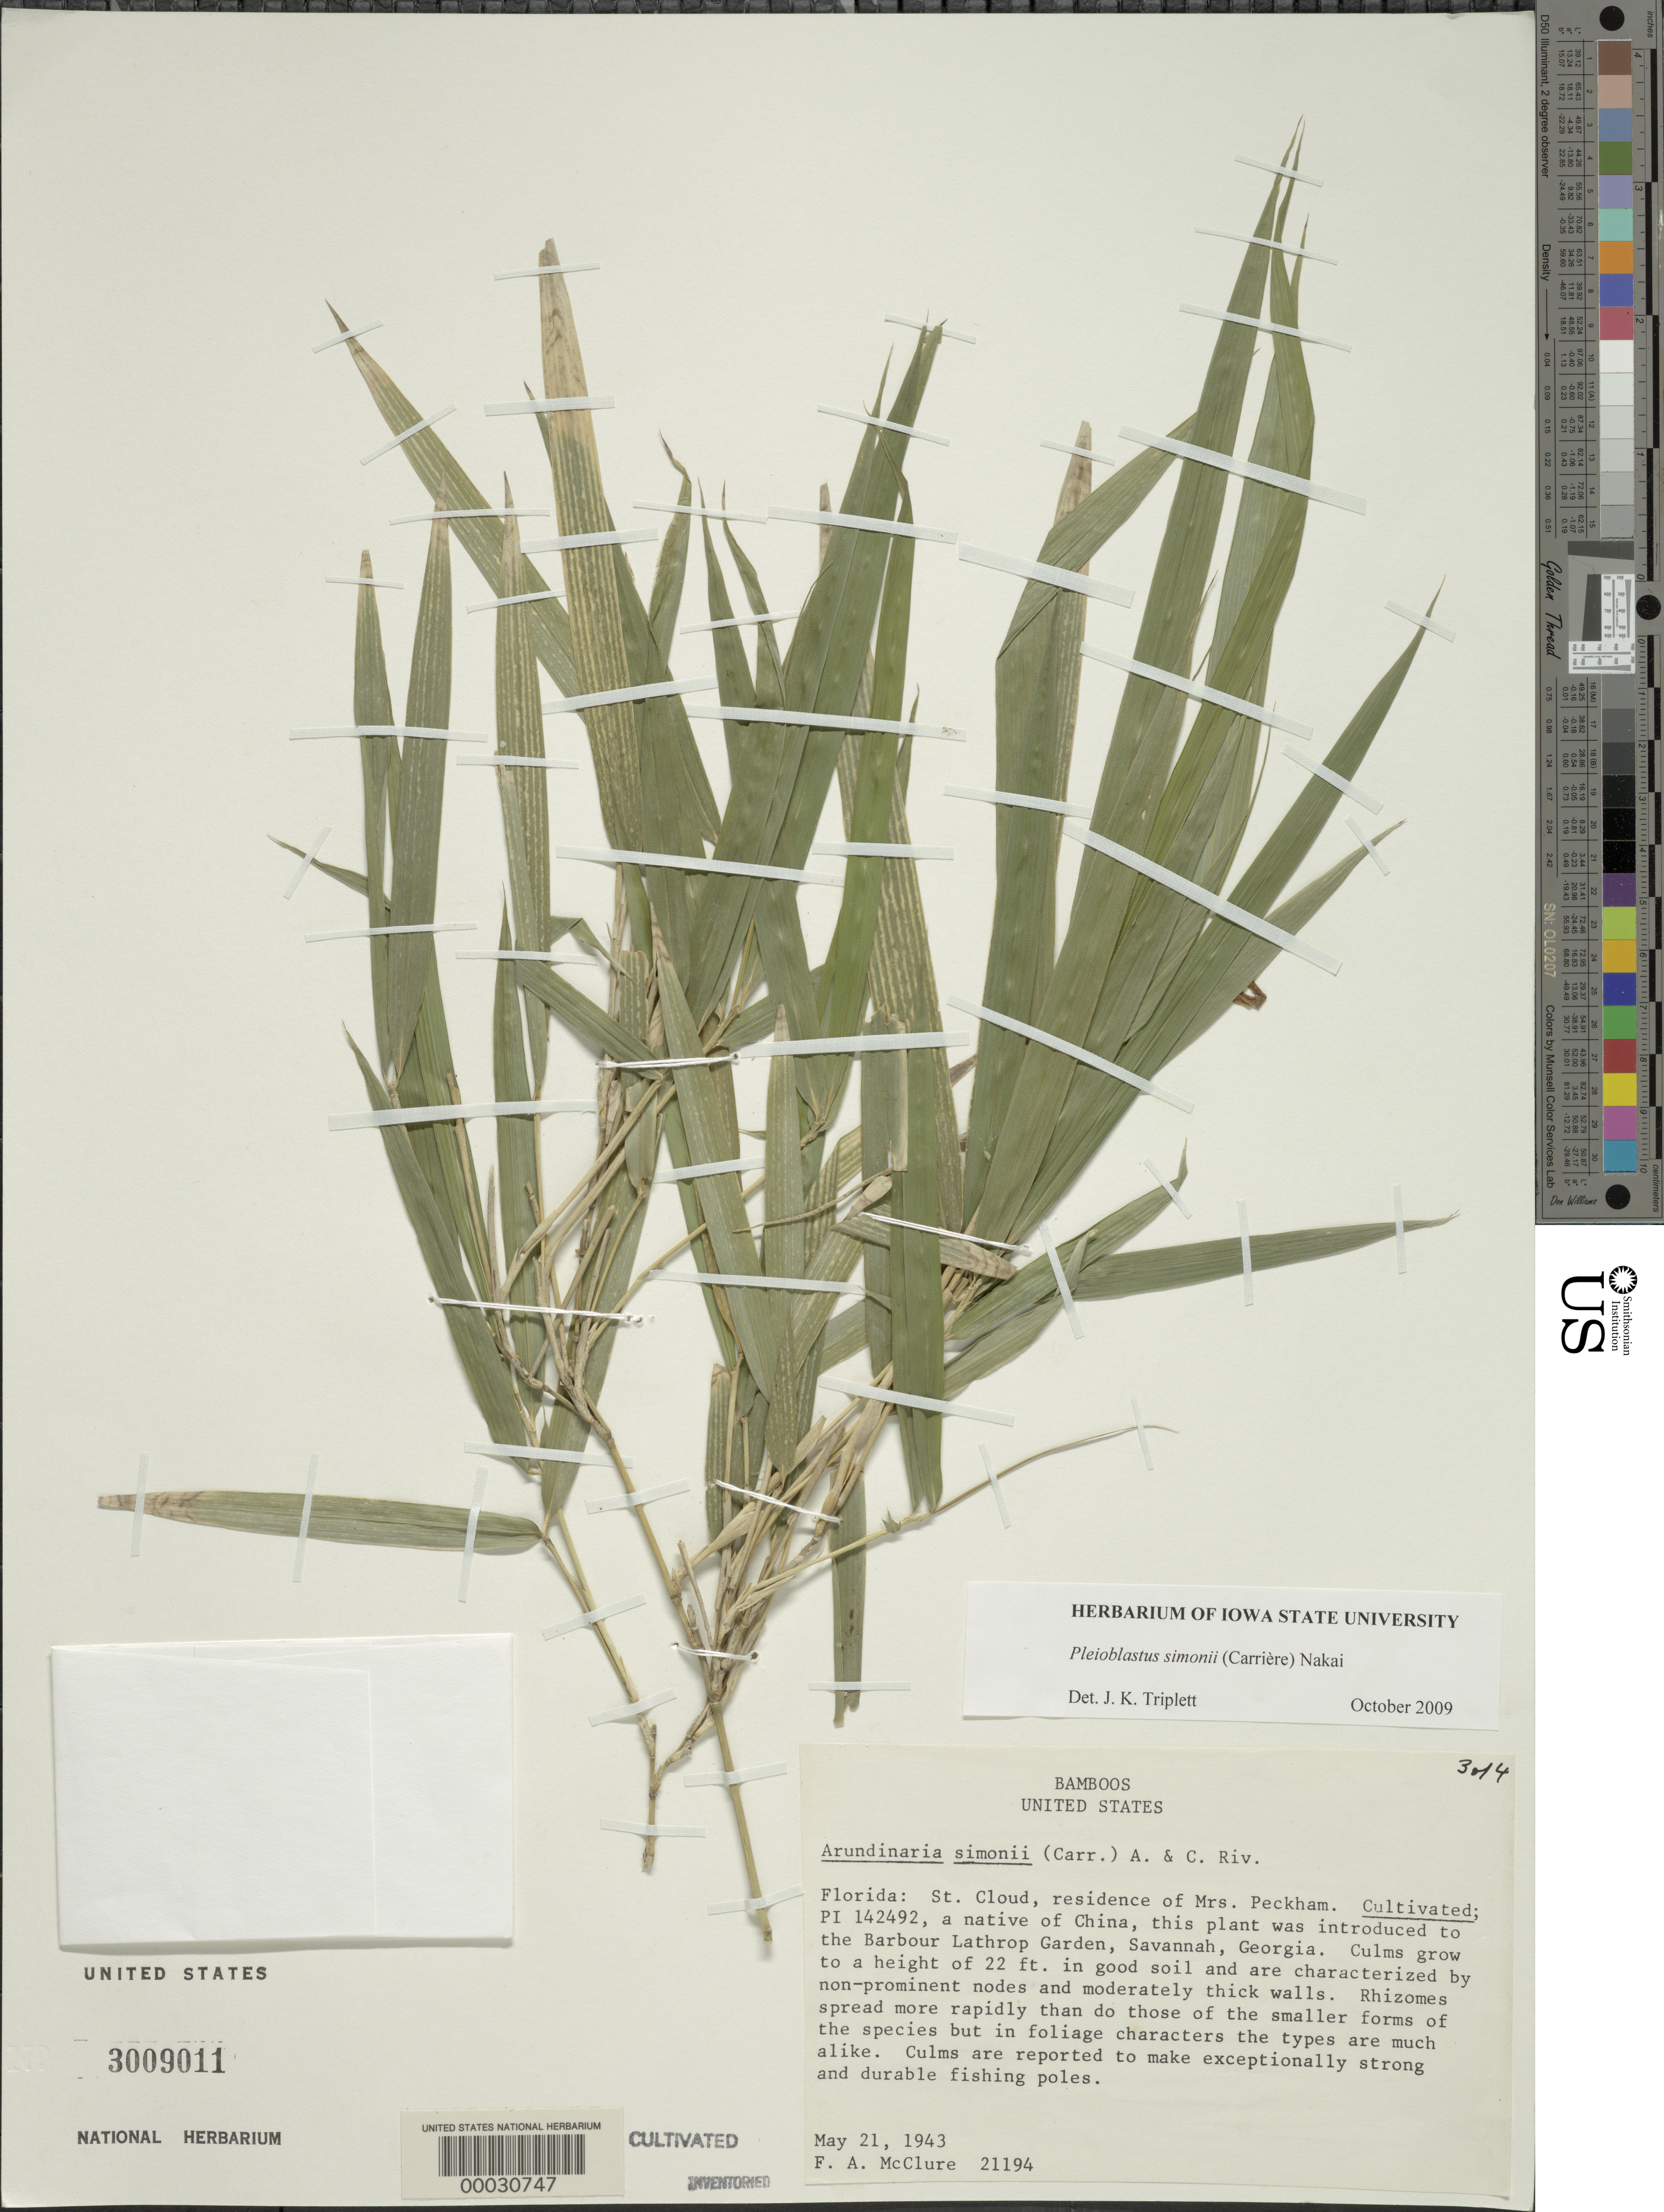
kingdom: Plantae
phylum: Tracheophyta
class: Liliopsida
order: Poales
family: Poaceae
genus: Pleioblastus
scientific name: Pleioblastus simonii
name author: (Carrière) Nakai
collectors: F. A. McClure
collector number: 21194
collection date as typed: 21 May 1943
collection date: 1943-05-21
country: United States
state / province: Florida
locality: St. cloud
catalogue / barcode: US 3009011